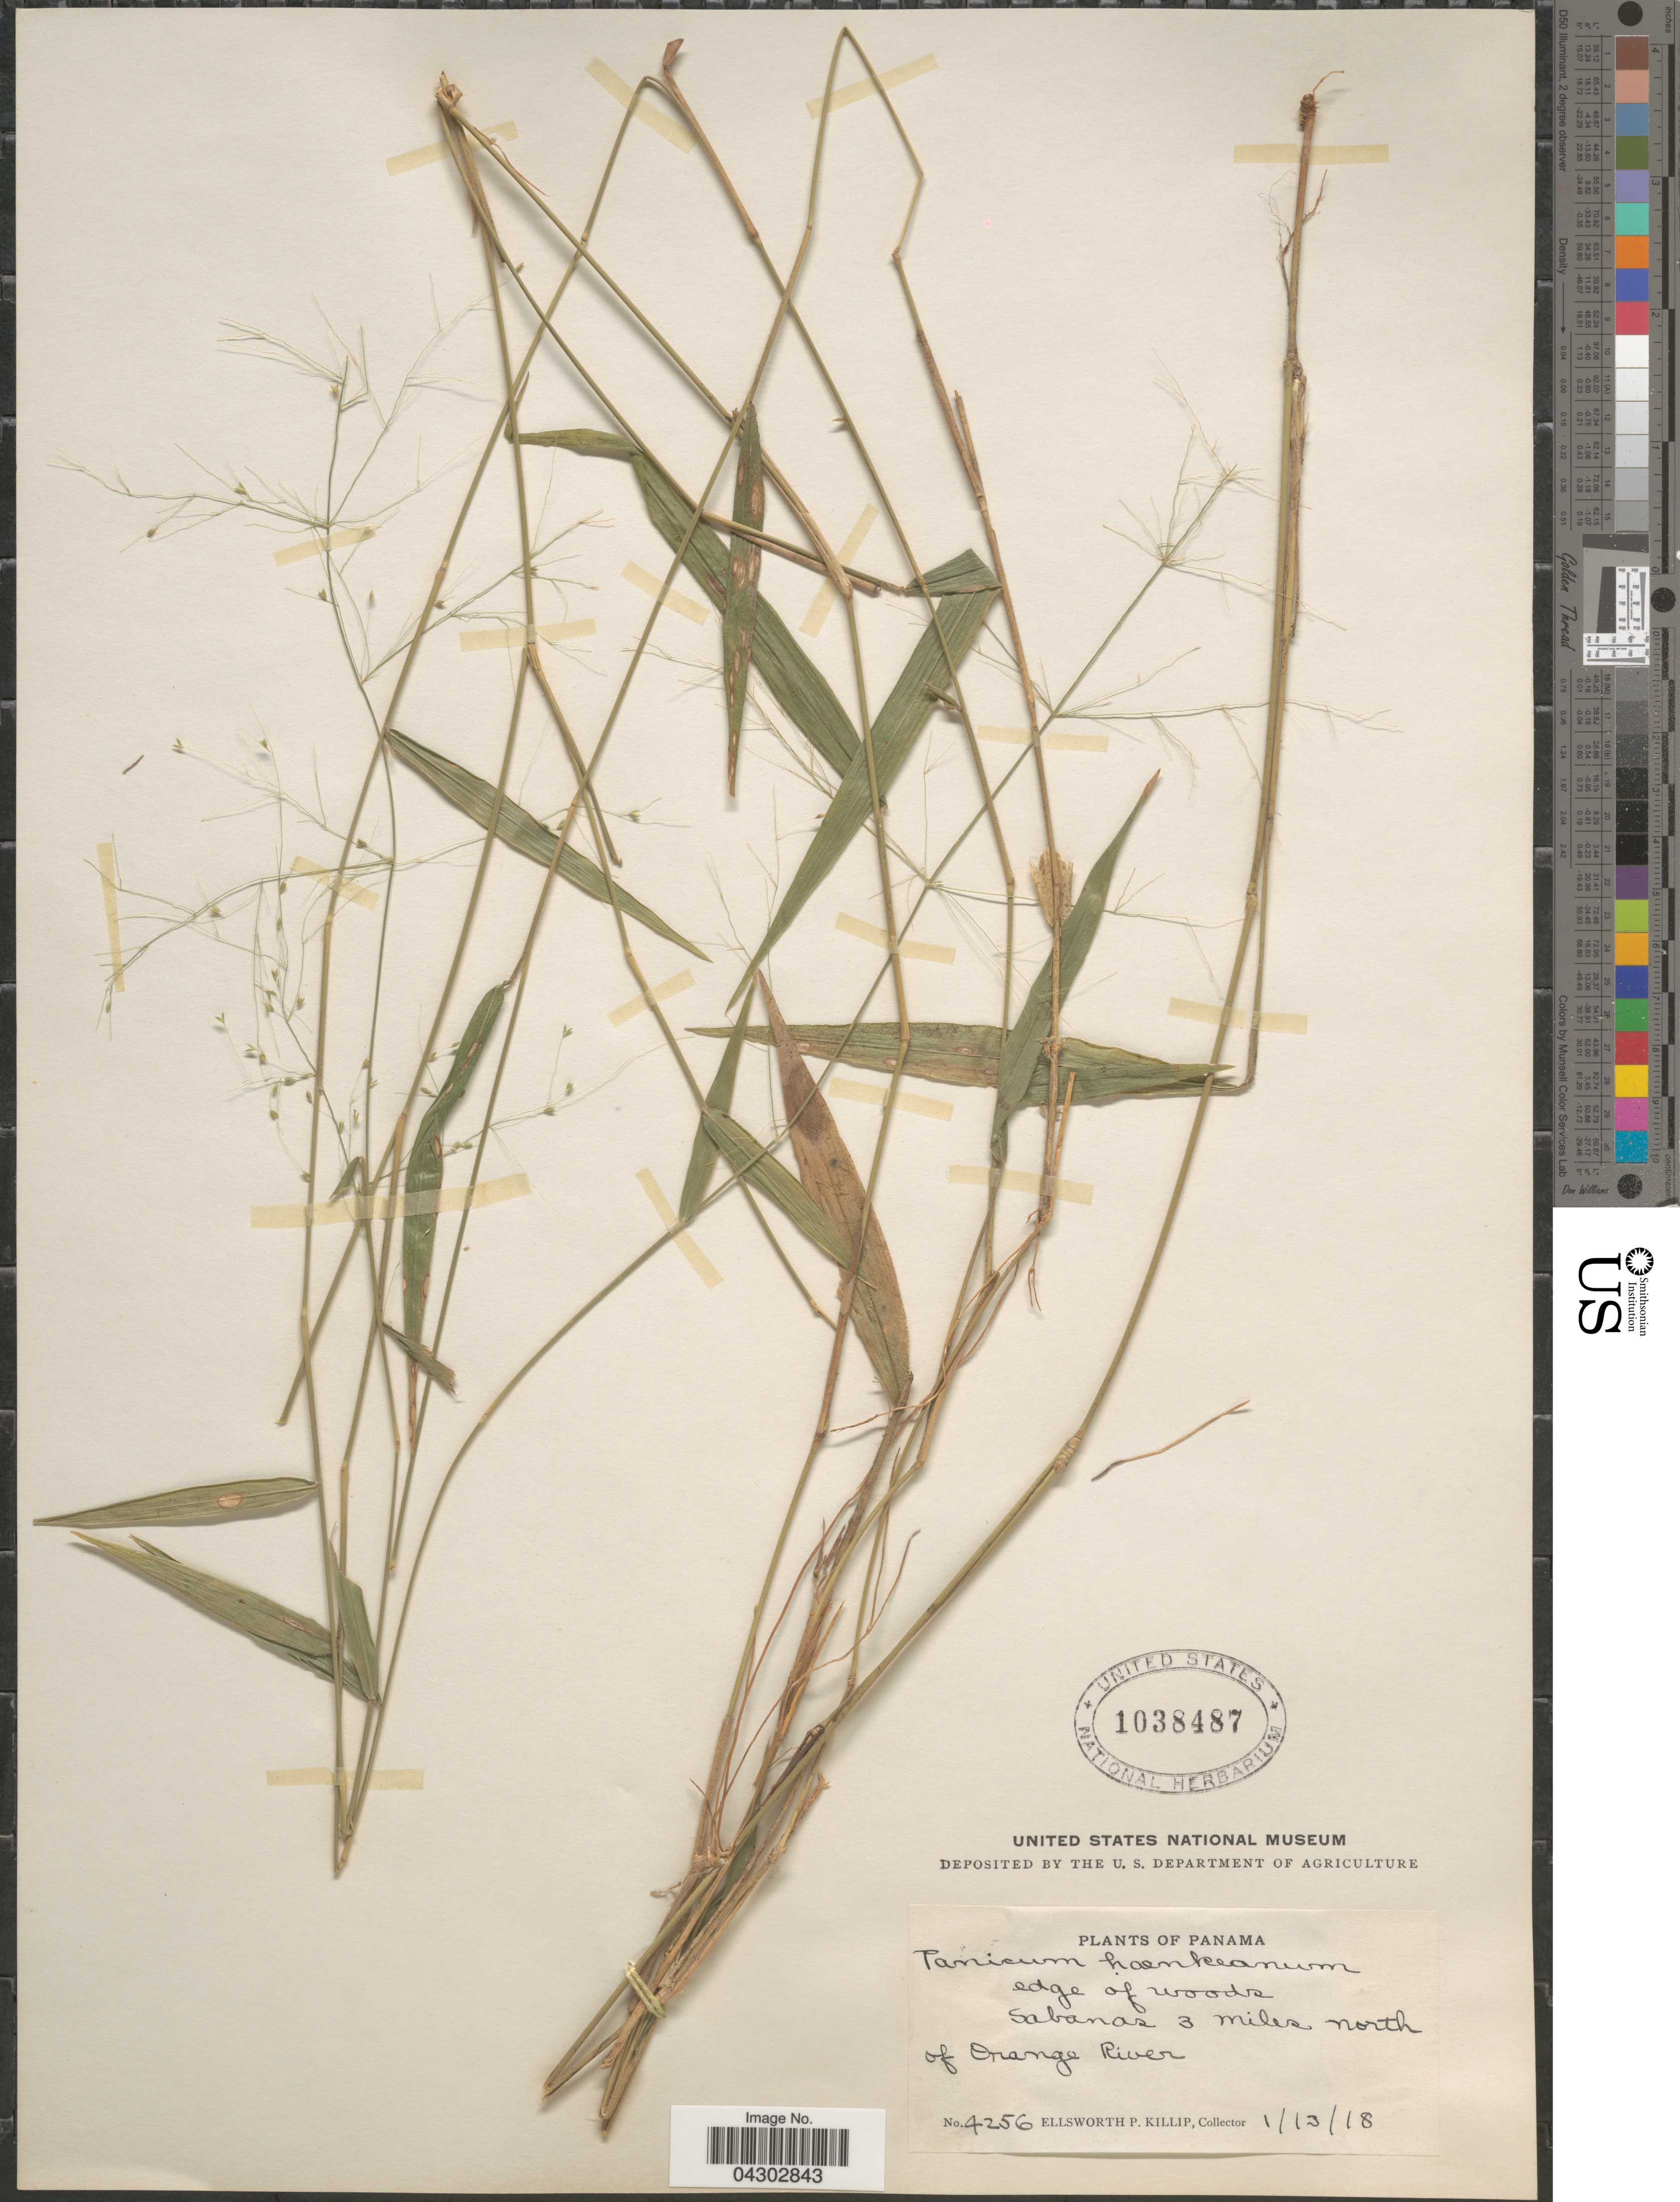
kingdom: Plantae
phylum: Tracheophyta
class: Liliopsida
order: Poales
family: Poaceae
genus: Panicum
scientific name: Panicum haenkeanum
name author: J. Presl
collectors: E. P. Killip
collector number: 4256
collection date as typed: Transcribed d/m/y: 13/1/18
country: Panama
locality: Edge of woods. Sabanas 3 miles North of Orange River.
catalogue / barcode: US 1038487